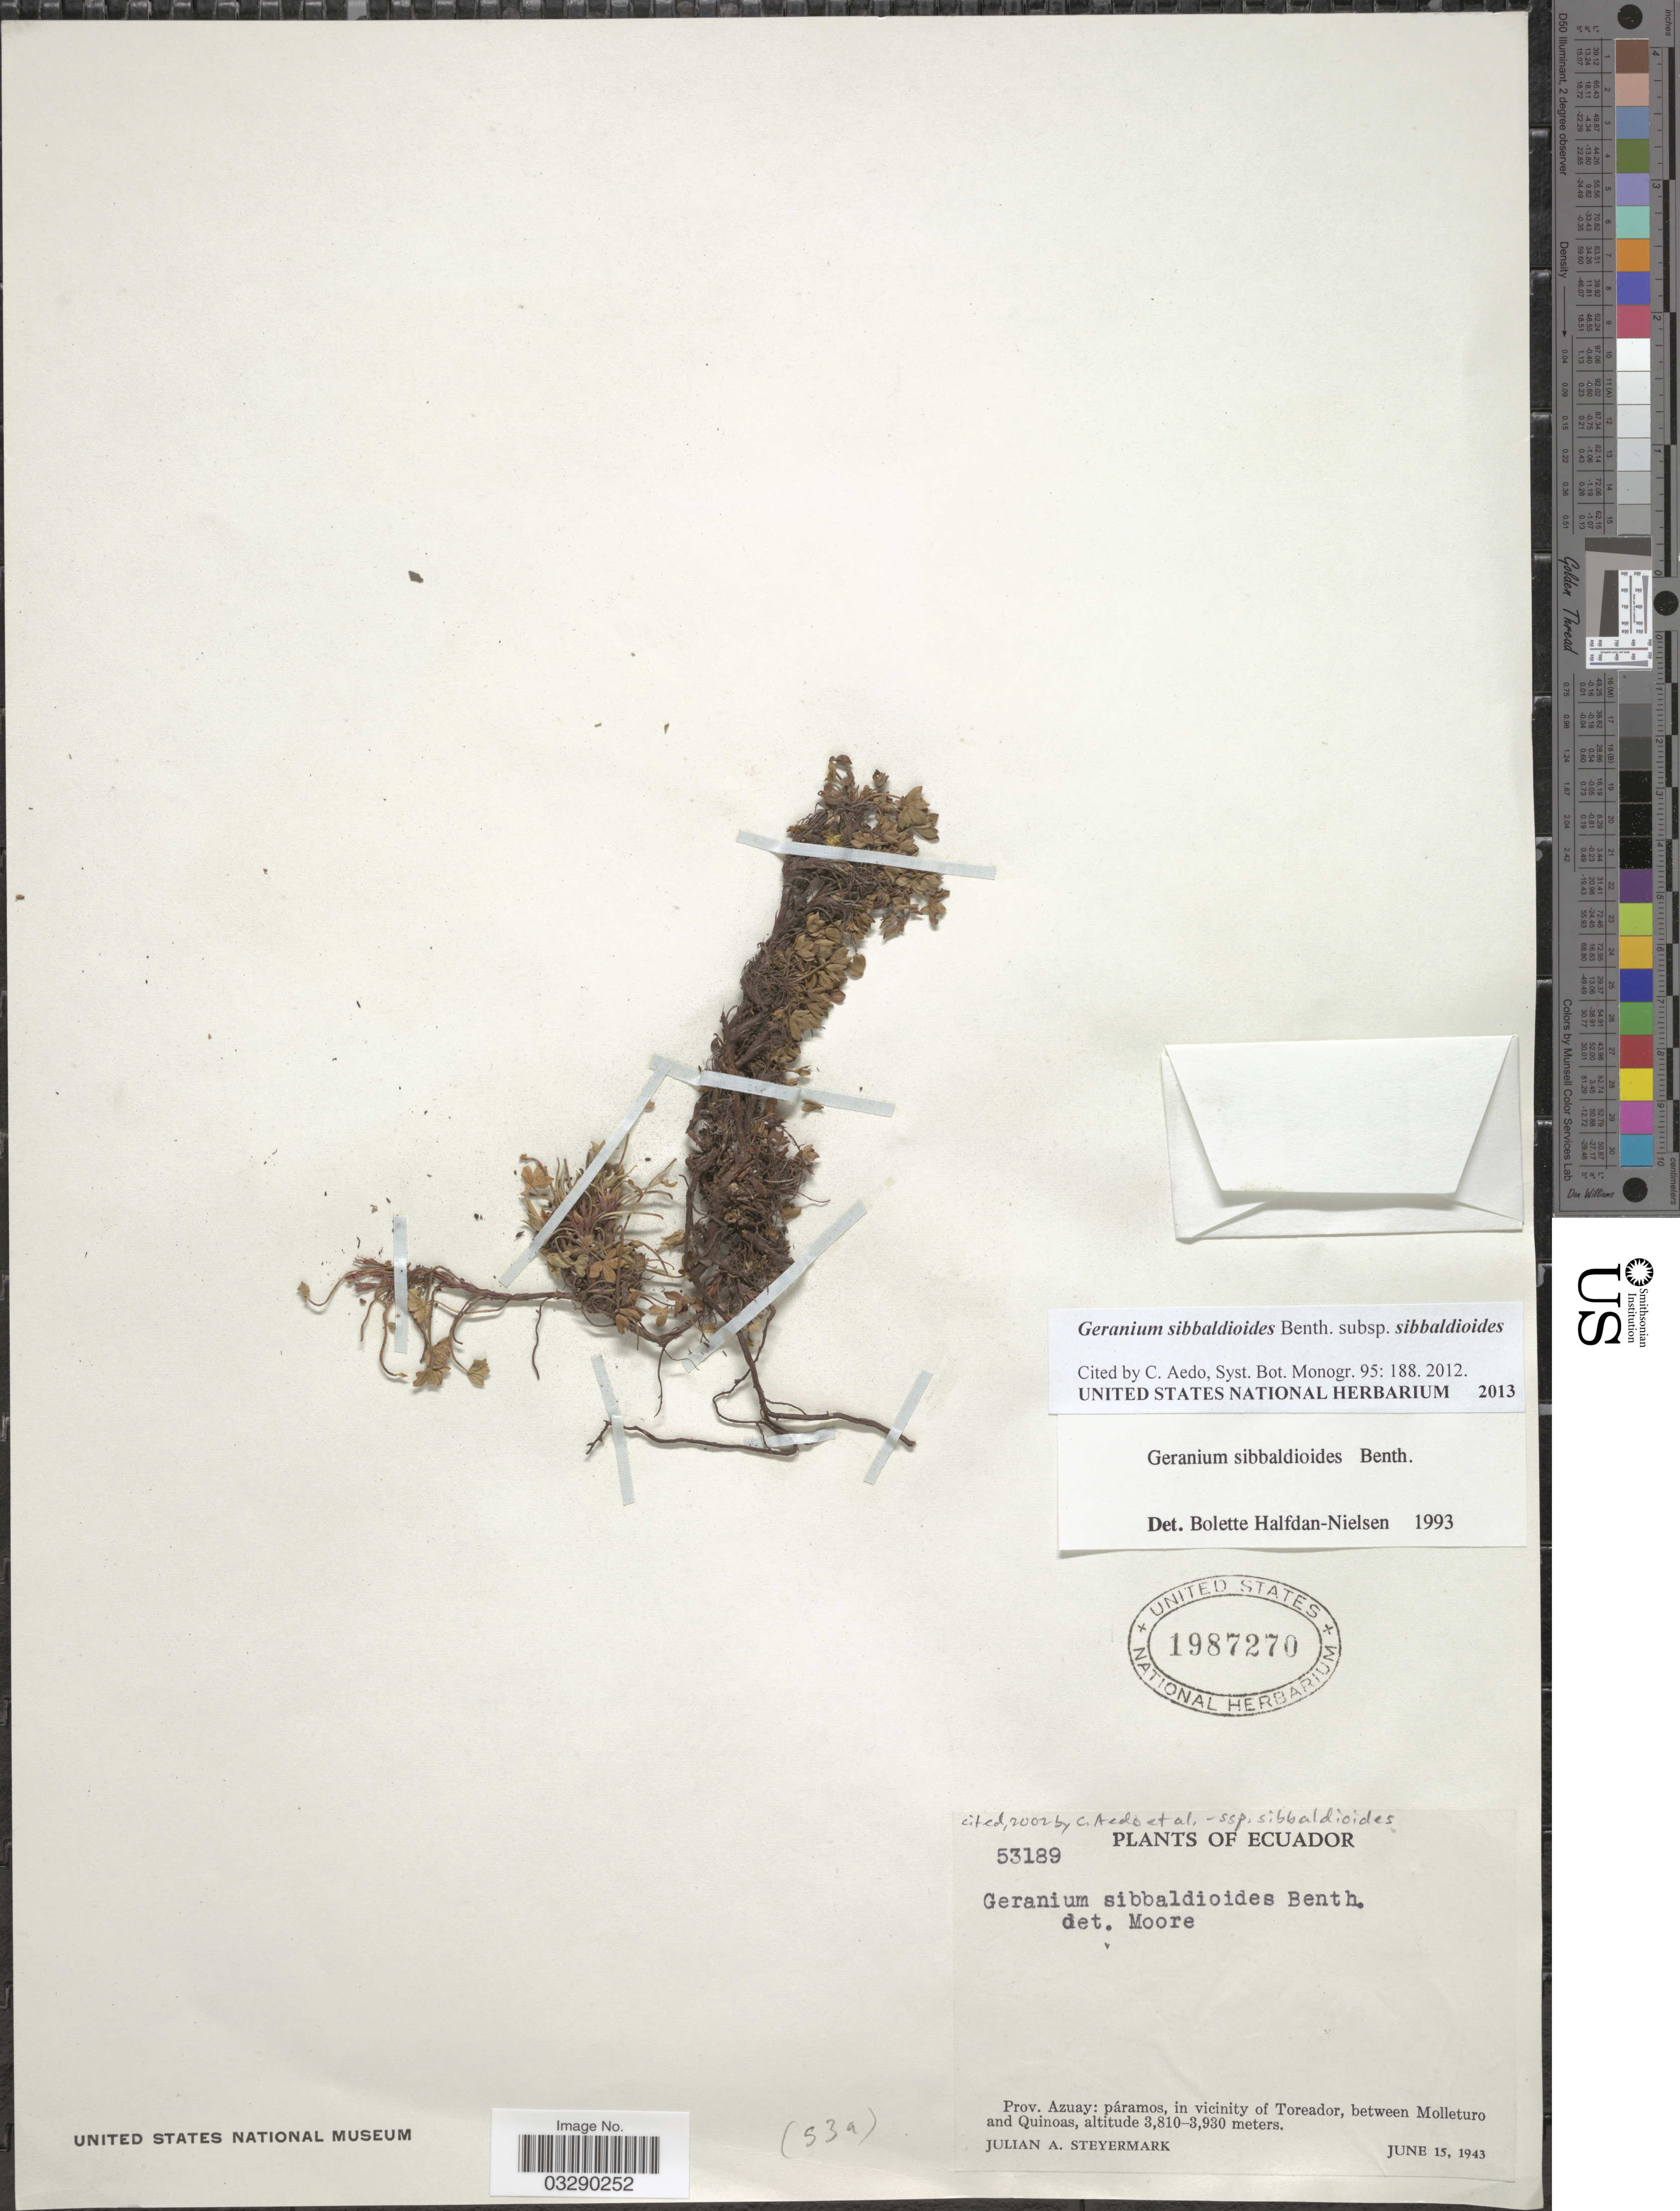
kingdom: Plantae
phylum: Tracheophyta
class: Magnoliopsida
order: Geraniales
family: Geraniaceae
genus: Geranium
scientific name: Geranium sibbaldioides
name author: Benth.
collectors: J. Steyermark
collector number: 53189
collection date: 1943-06-15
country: Ecuador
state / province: Azuay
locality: Páramos, in vicinity of Toreador, between Molleturo and Quinoas.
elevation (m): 3810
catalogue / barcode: US 1987270